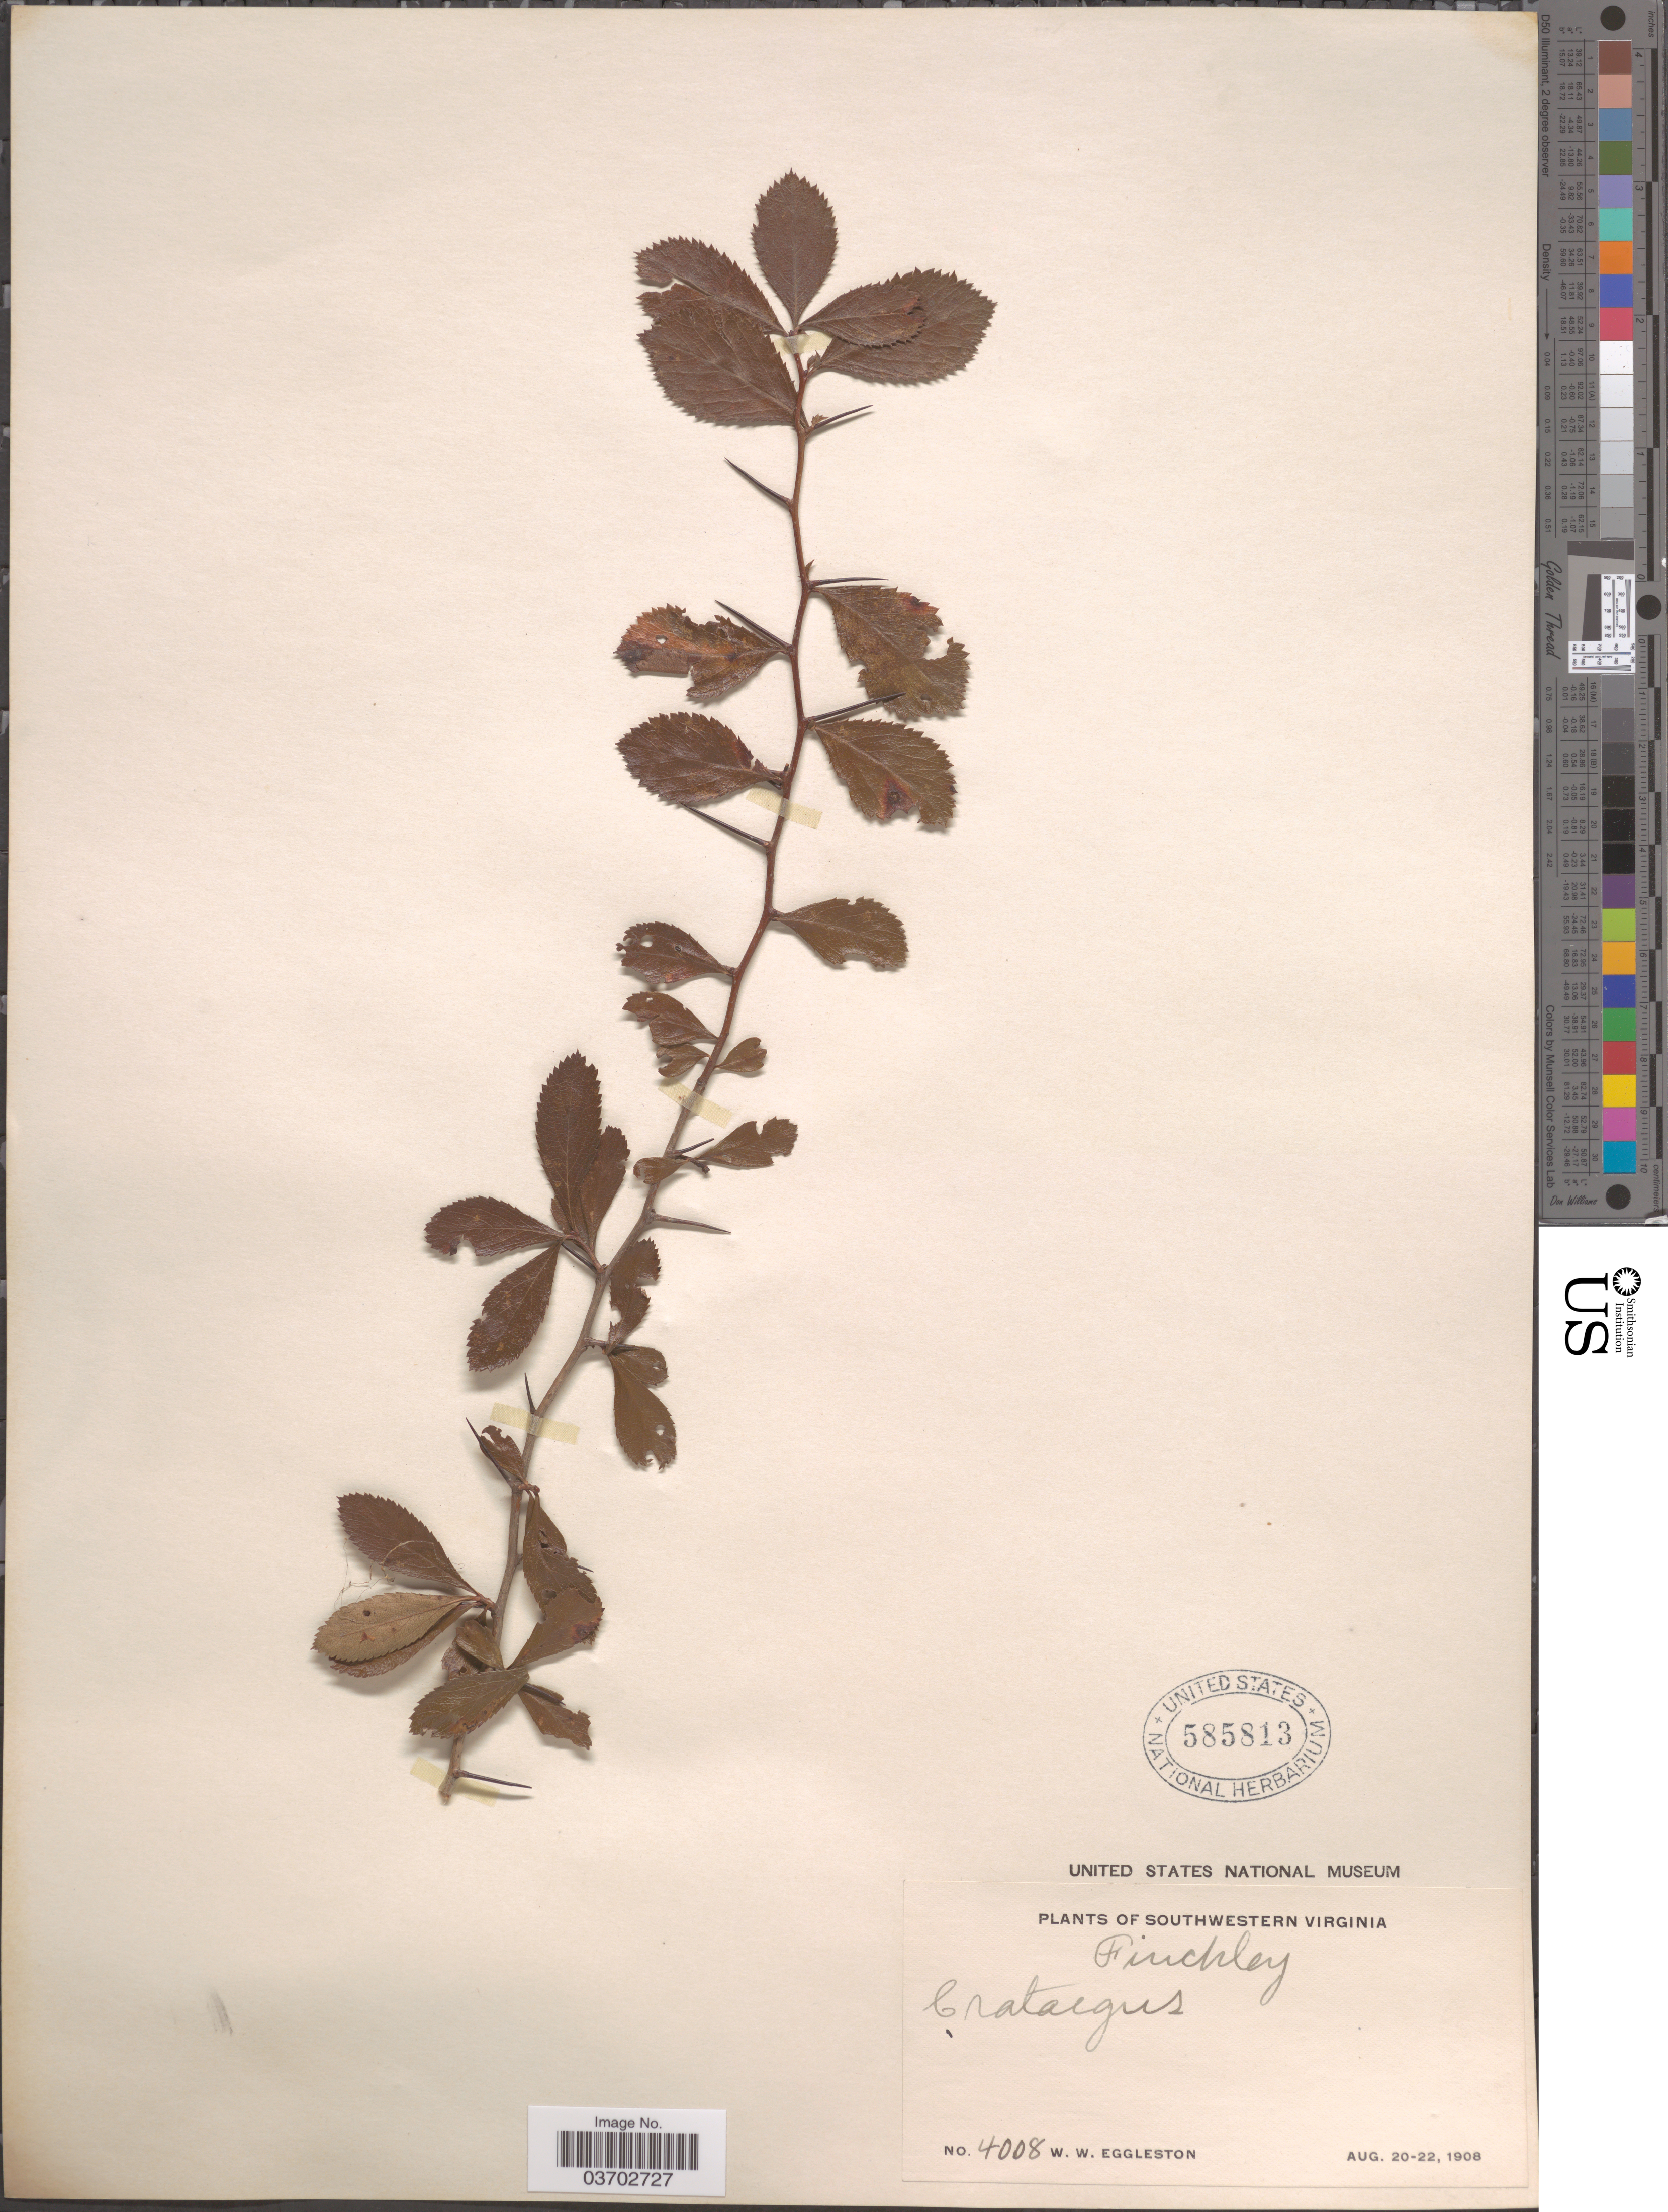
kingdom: Plantae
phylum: Tracheophyta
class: Magnoliopsida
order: Rosales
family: Rosaceae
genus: Crataegus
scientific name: Crataegus sp.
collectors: W. W. Eggleston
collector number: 4008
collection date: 1908-08-20/1908-08-22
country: United States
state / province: Virginia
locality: Southwestern Virginia. Finchley.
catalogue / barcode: US 585813